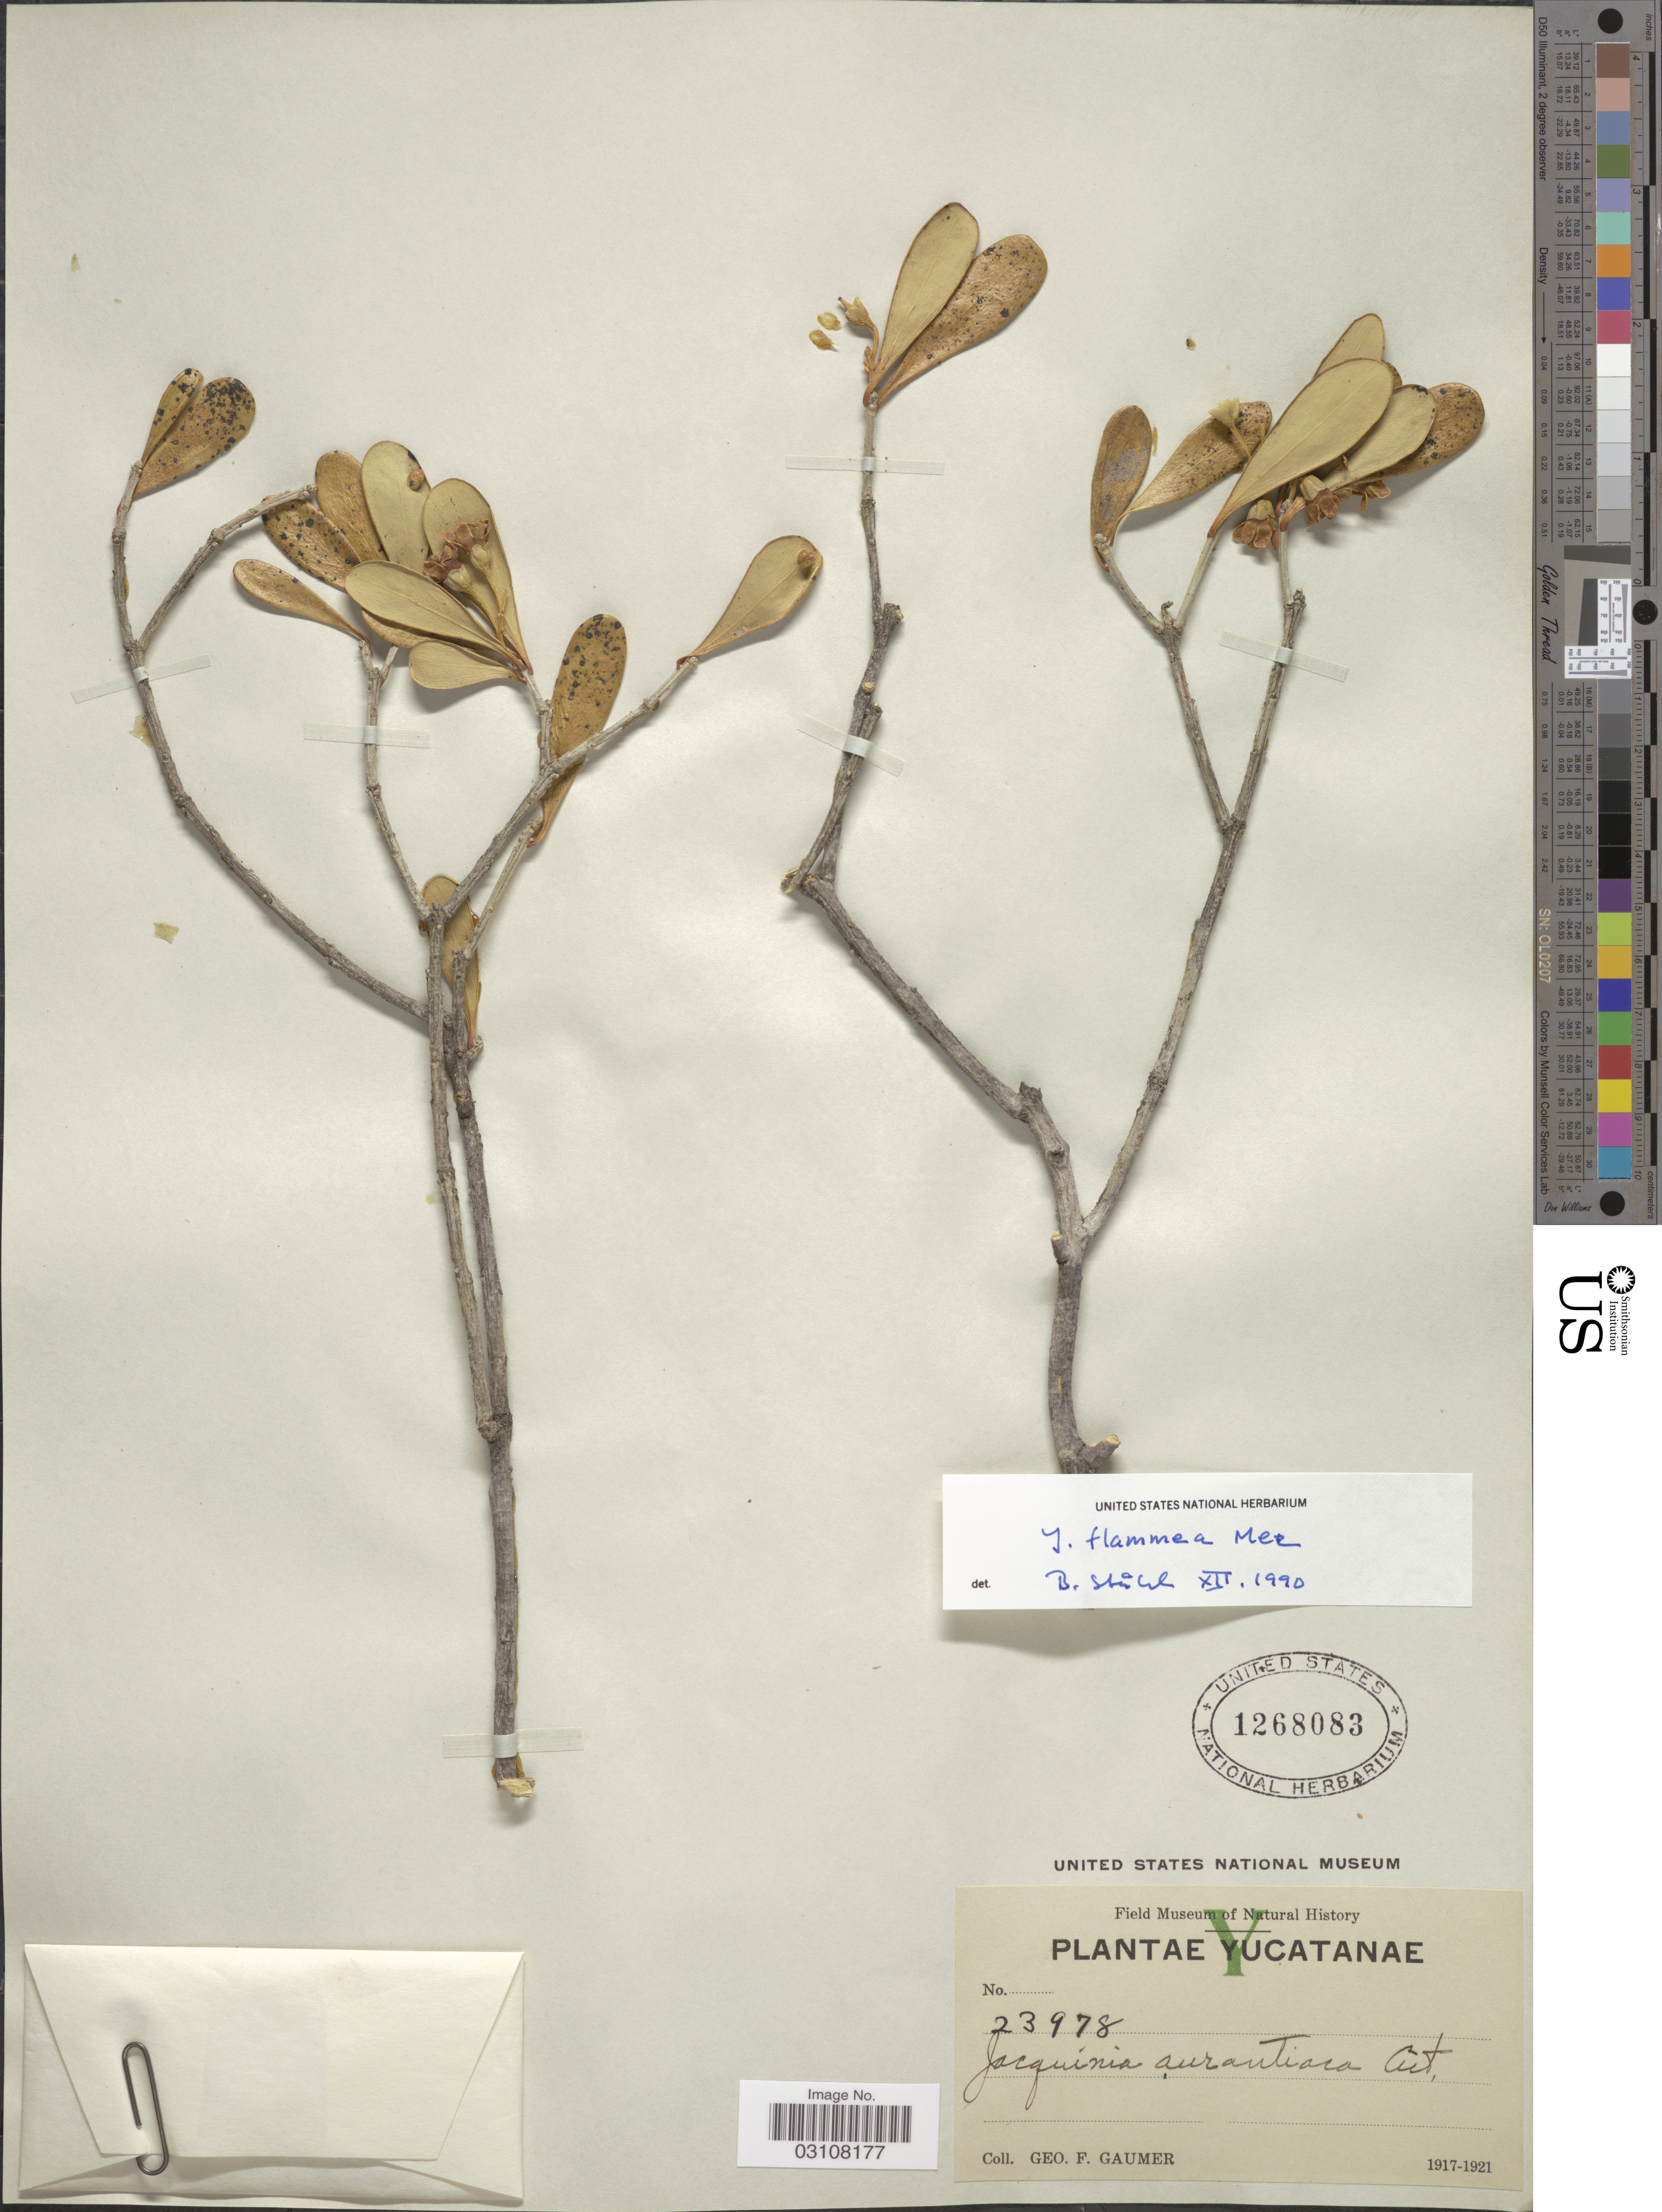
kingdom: Plantae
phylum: Tracheophyta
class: Magnoliopsida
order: Ericales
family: Primulaceae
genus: Jacquinia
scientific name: Jacquinia flammea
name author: Millsp. ex Mez in Engl.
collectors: G. F. Gaumer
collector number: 23978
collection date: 1917/1921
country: Mexico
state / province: Yucatán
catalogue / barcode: US 1268083